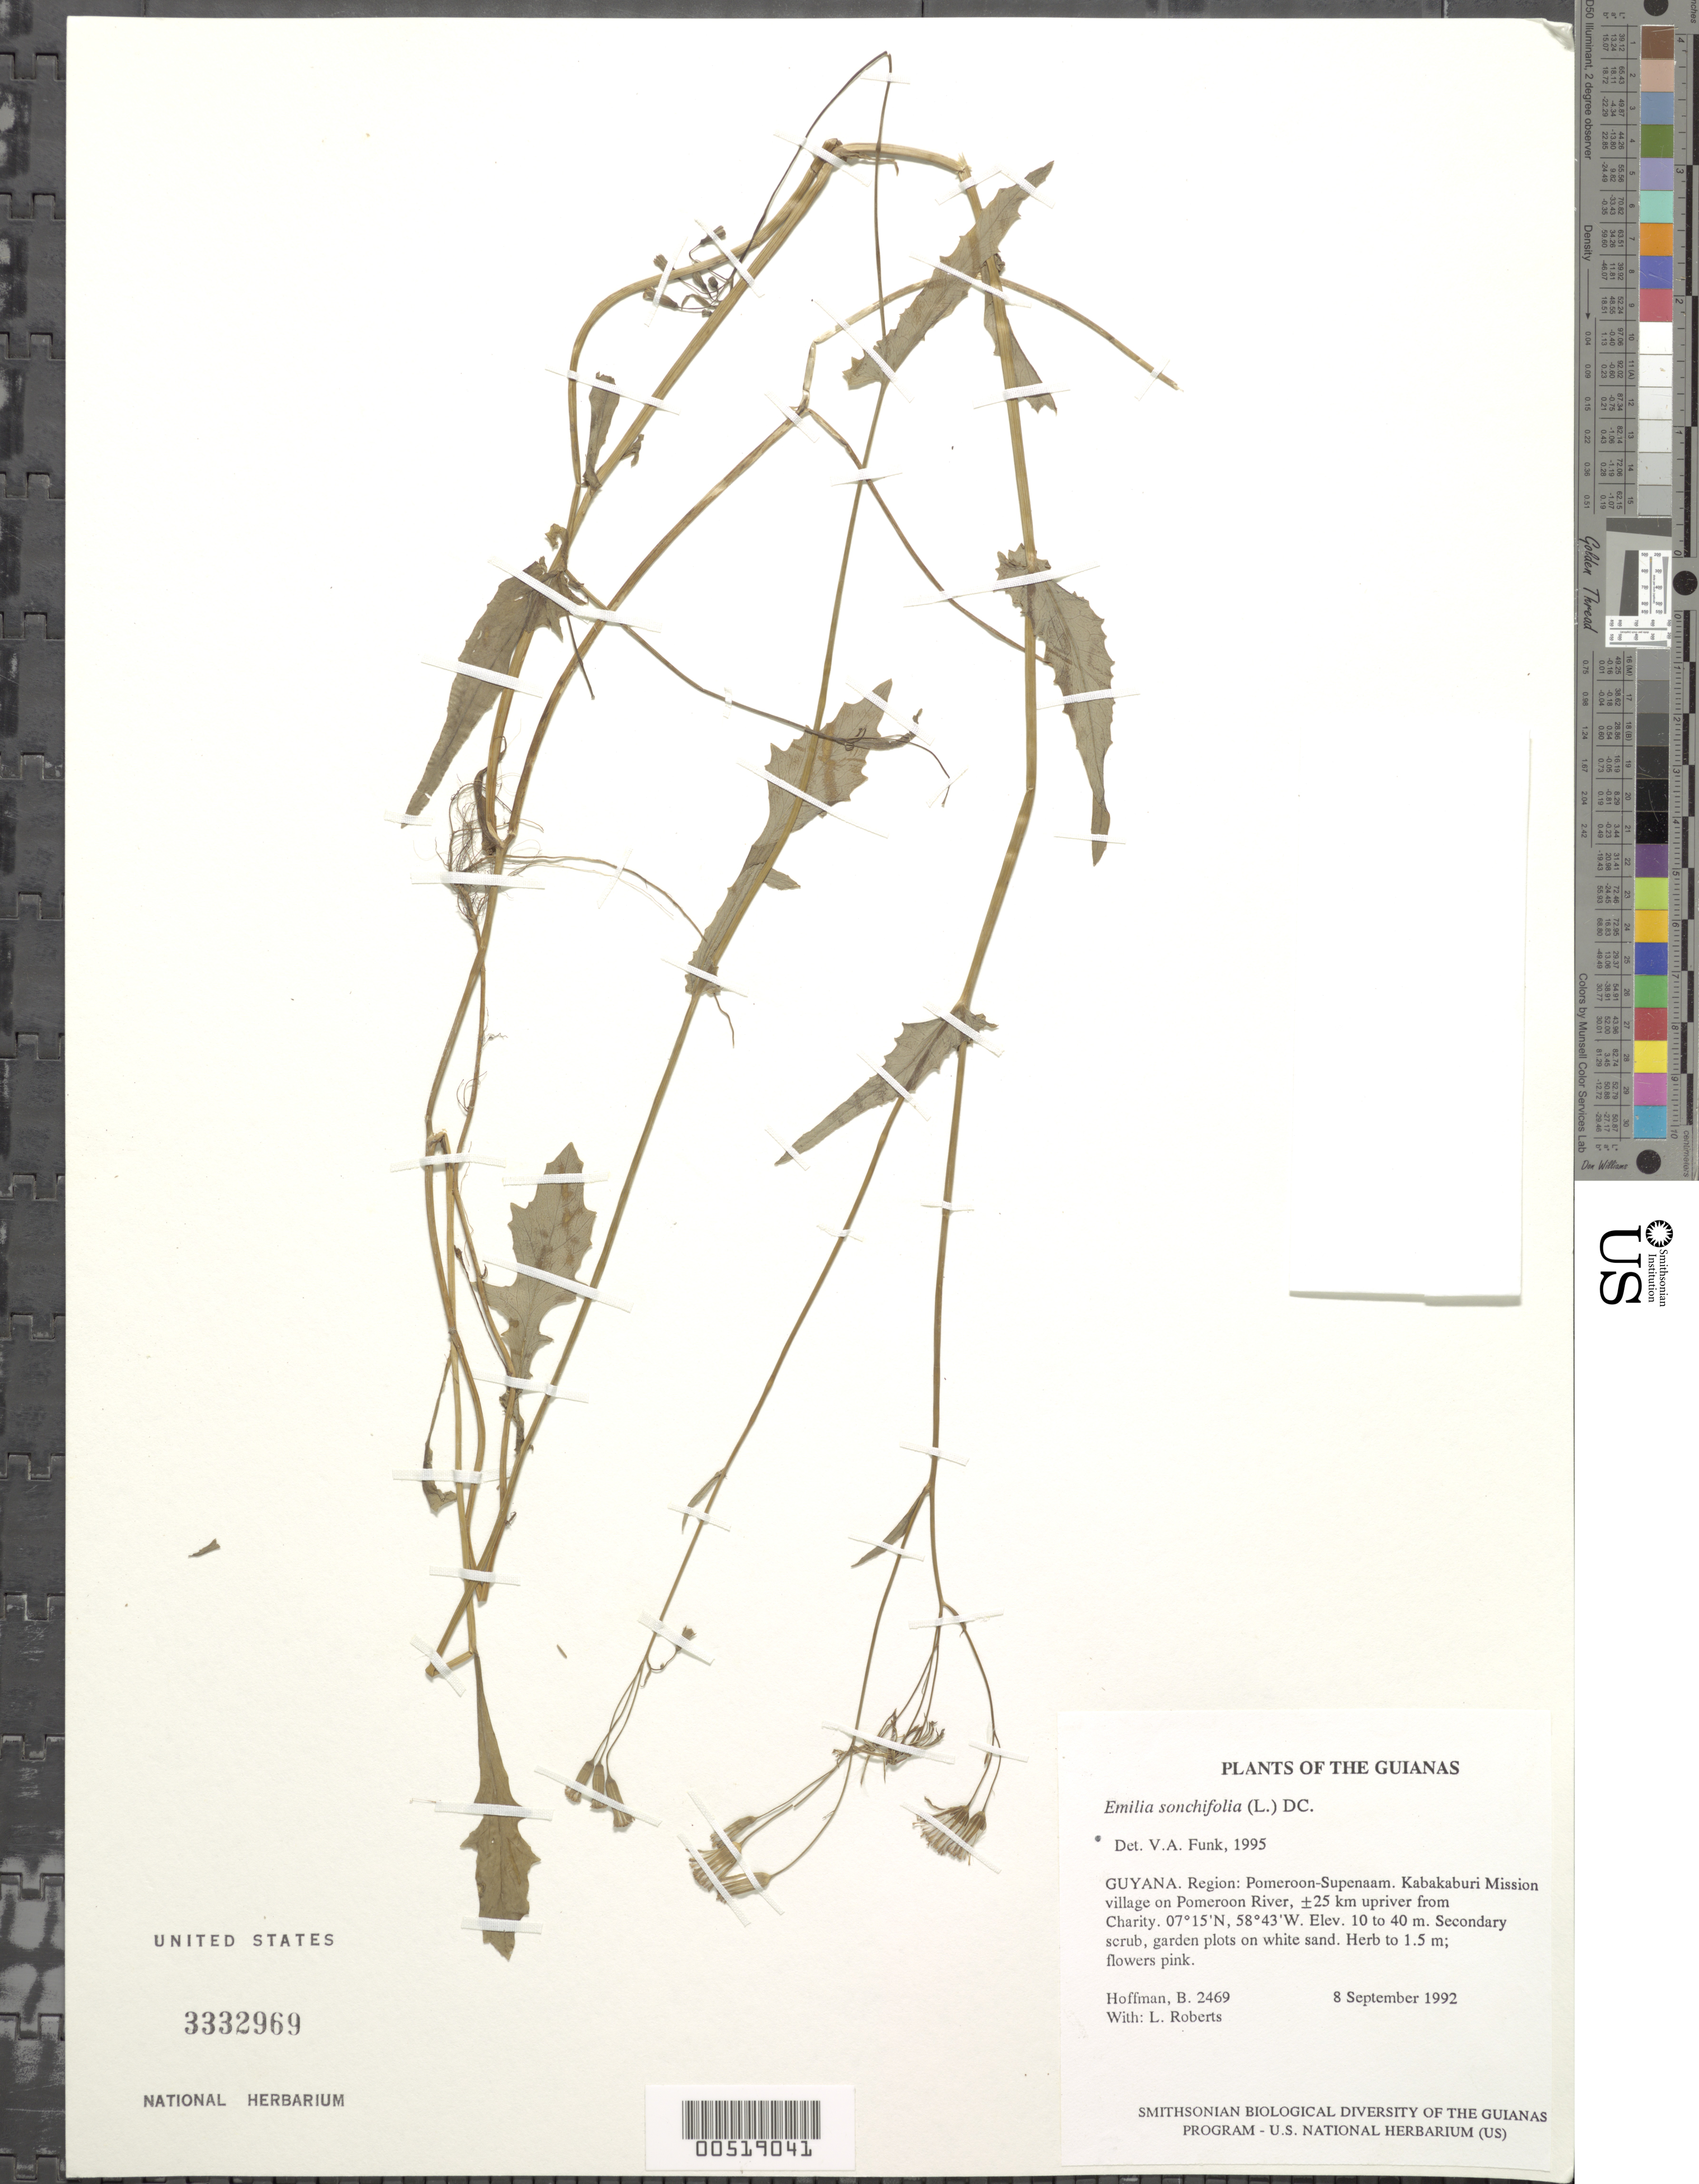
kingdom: Plantae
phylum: Tracheophyta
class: Magnoliopsida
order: Asterales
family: Asteraceae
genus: Emilia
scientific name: Emilia sonchifolia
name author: (L.) DC.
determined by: Funk, Vicki A., (BOT), Smithsonian Institution - National Museum of Natural History (UNITED STATES)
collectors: B. Hoffman & L. Roberts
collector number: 2469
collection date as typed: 8 September 1992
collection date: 1992-09-08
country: Guyana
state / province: Pomeroon-Supenaam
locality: Kabakaburi Mission village on Pomeroon River, ±25 km upriver from Charity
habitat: Secondary scrub, garden plots on white sand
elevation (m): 10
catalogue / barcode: US 3332969